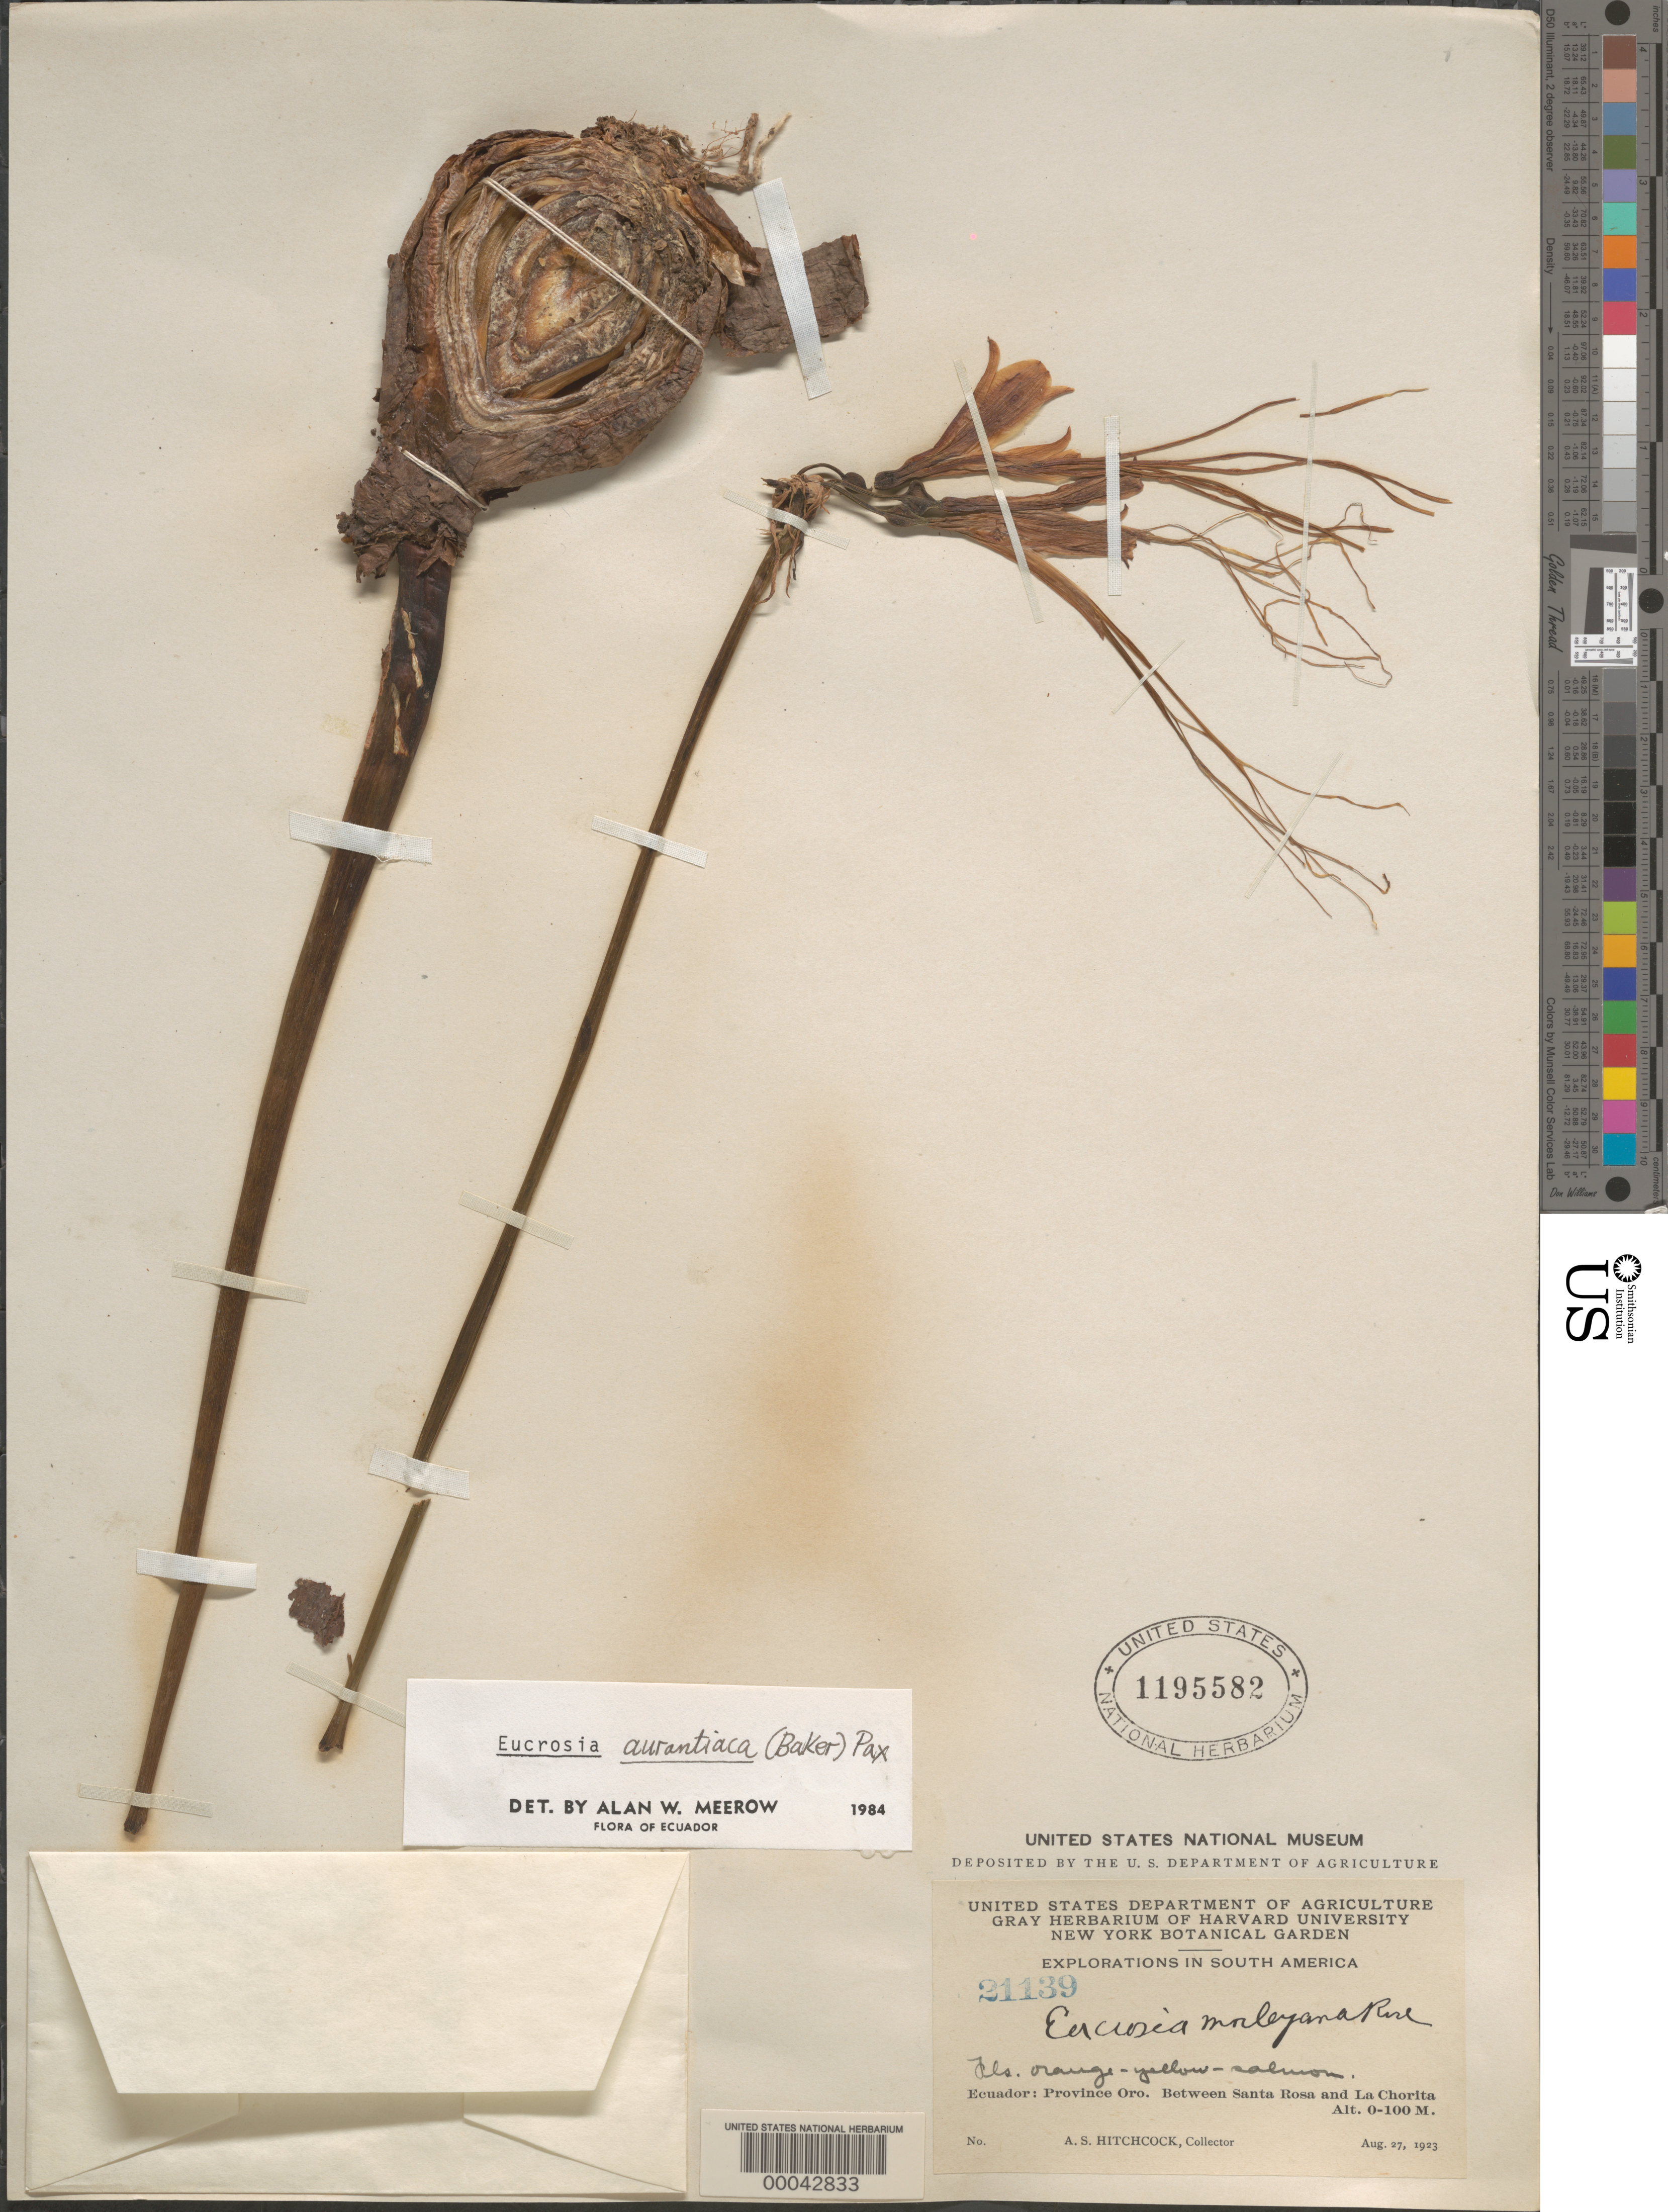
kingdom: Plantae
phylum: Tracheophyta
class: Liliopsida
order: Asparagales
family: Amaryllidaceae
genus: Eucrosia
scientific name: Eucrosia aurantiaca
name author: (Baller) Pax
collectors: A. S. Hitchcock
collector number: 21139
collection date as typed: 27 Aug 1923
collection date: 1923-08-27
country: Ecuador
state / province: El Oro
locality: Between Santa Rosa and La Chorita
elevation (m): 0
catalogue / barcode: US 1195582